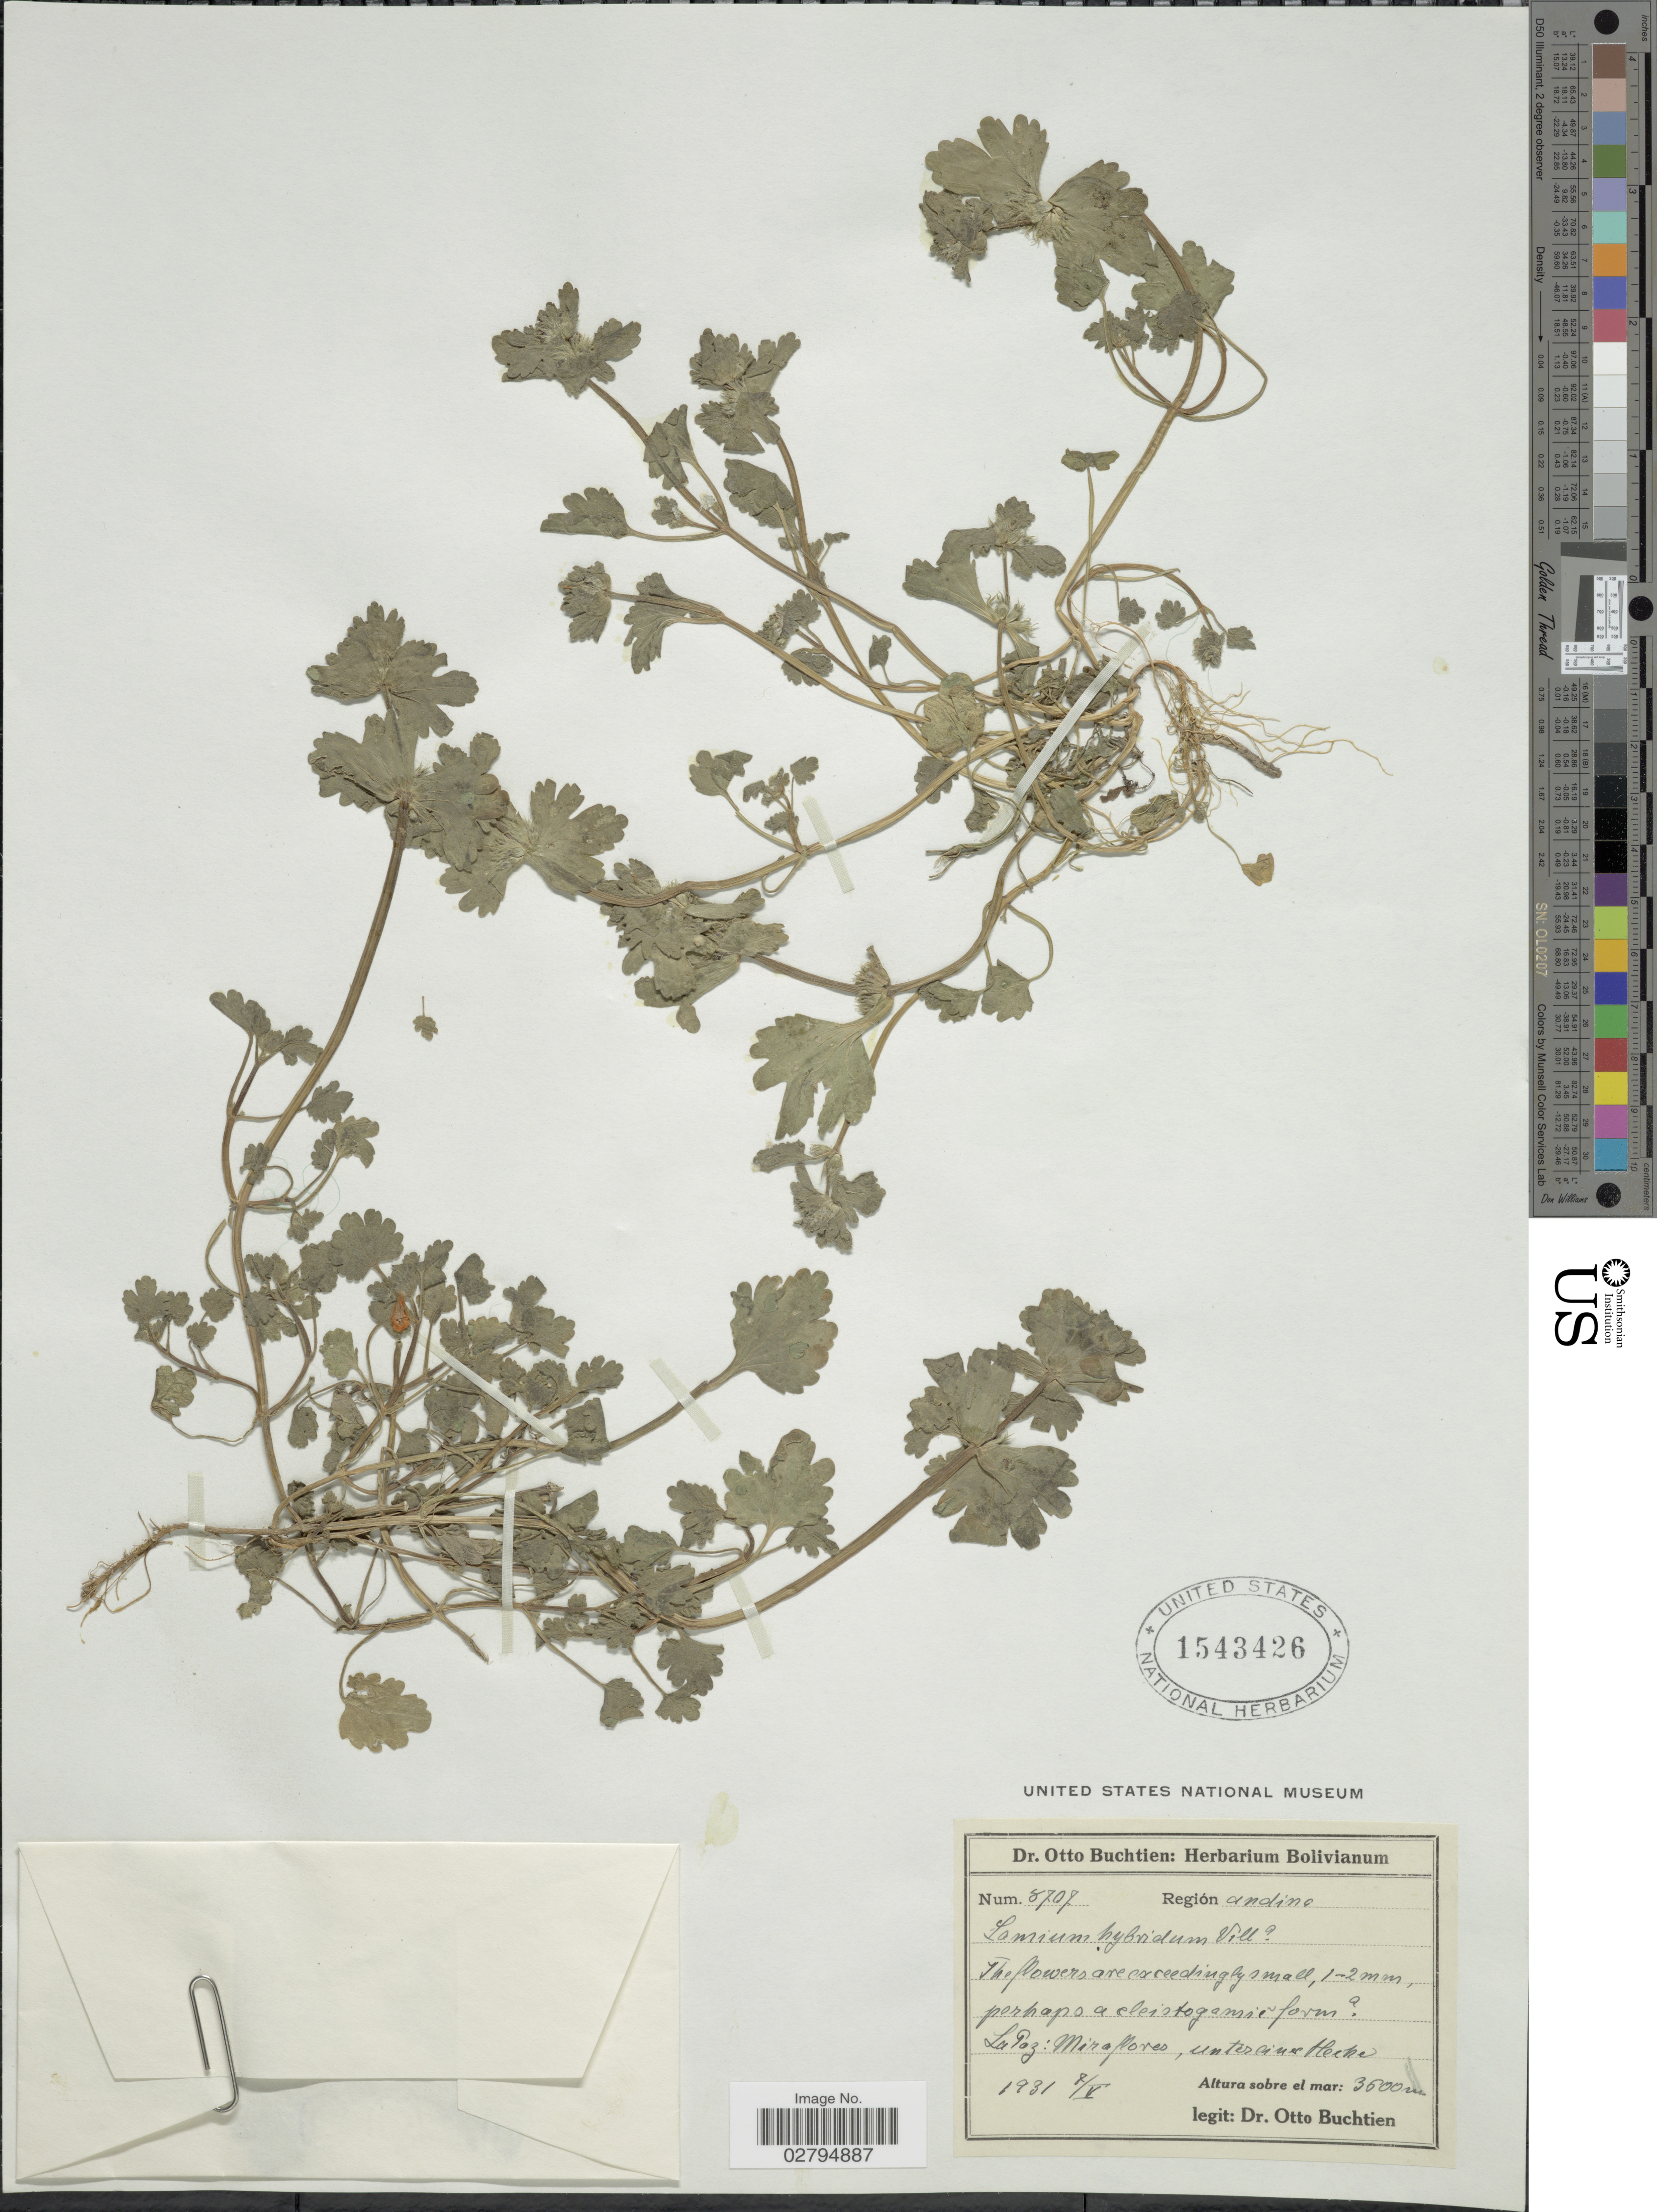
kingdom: Plantae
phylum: Tracheophyta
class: Magnoliopsida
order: Lamiales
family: Lamiaceae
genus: Lamium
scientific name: Lamium hybridum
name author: Vill.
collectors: O. Buchtien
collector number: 8707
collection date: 1931-05-08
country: Bolivia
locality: Región andina. La Paz: Miraflores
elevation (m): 3500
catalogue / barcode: US 1543426